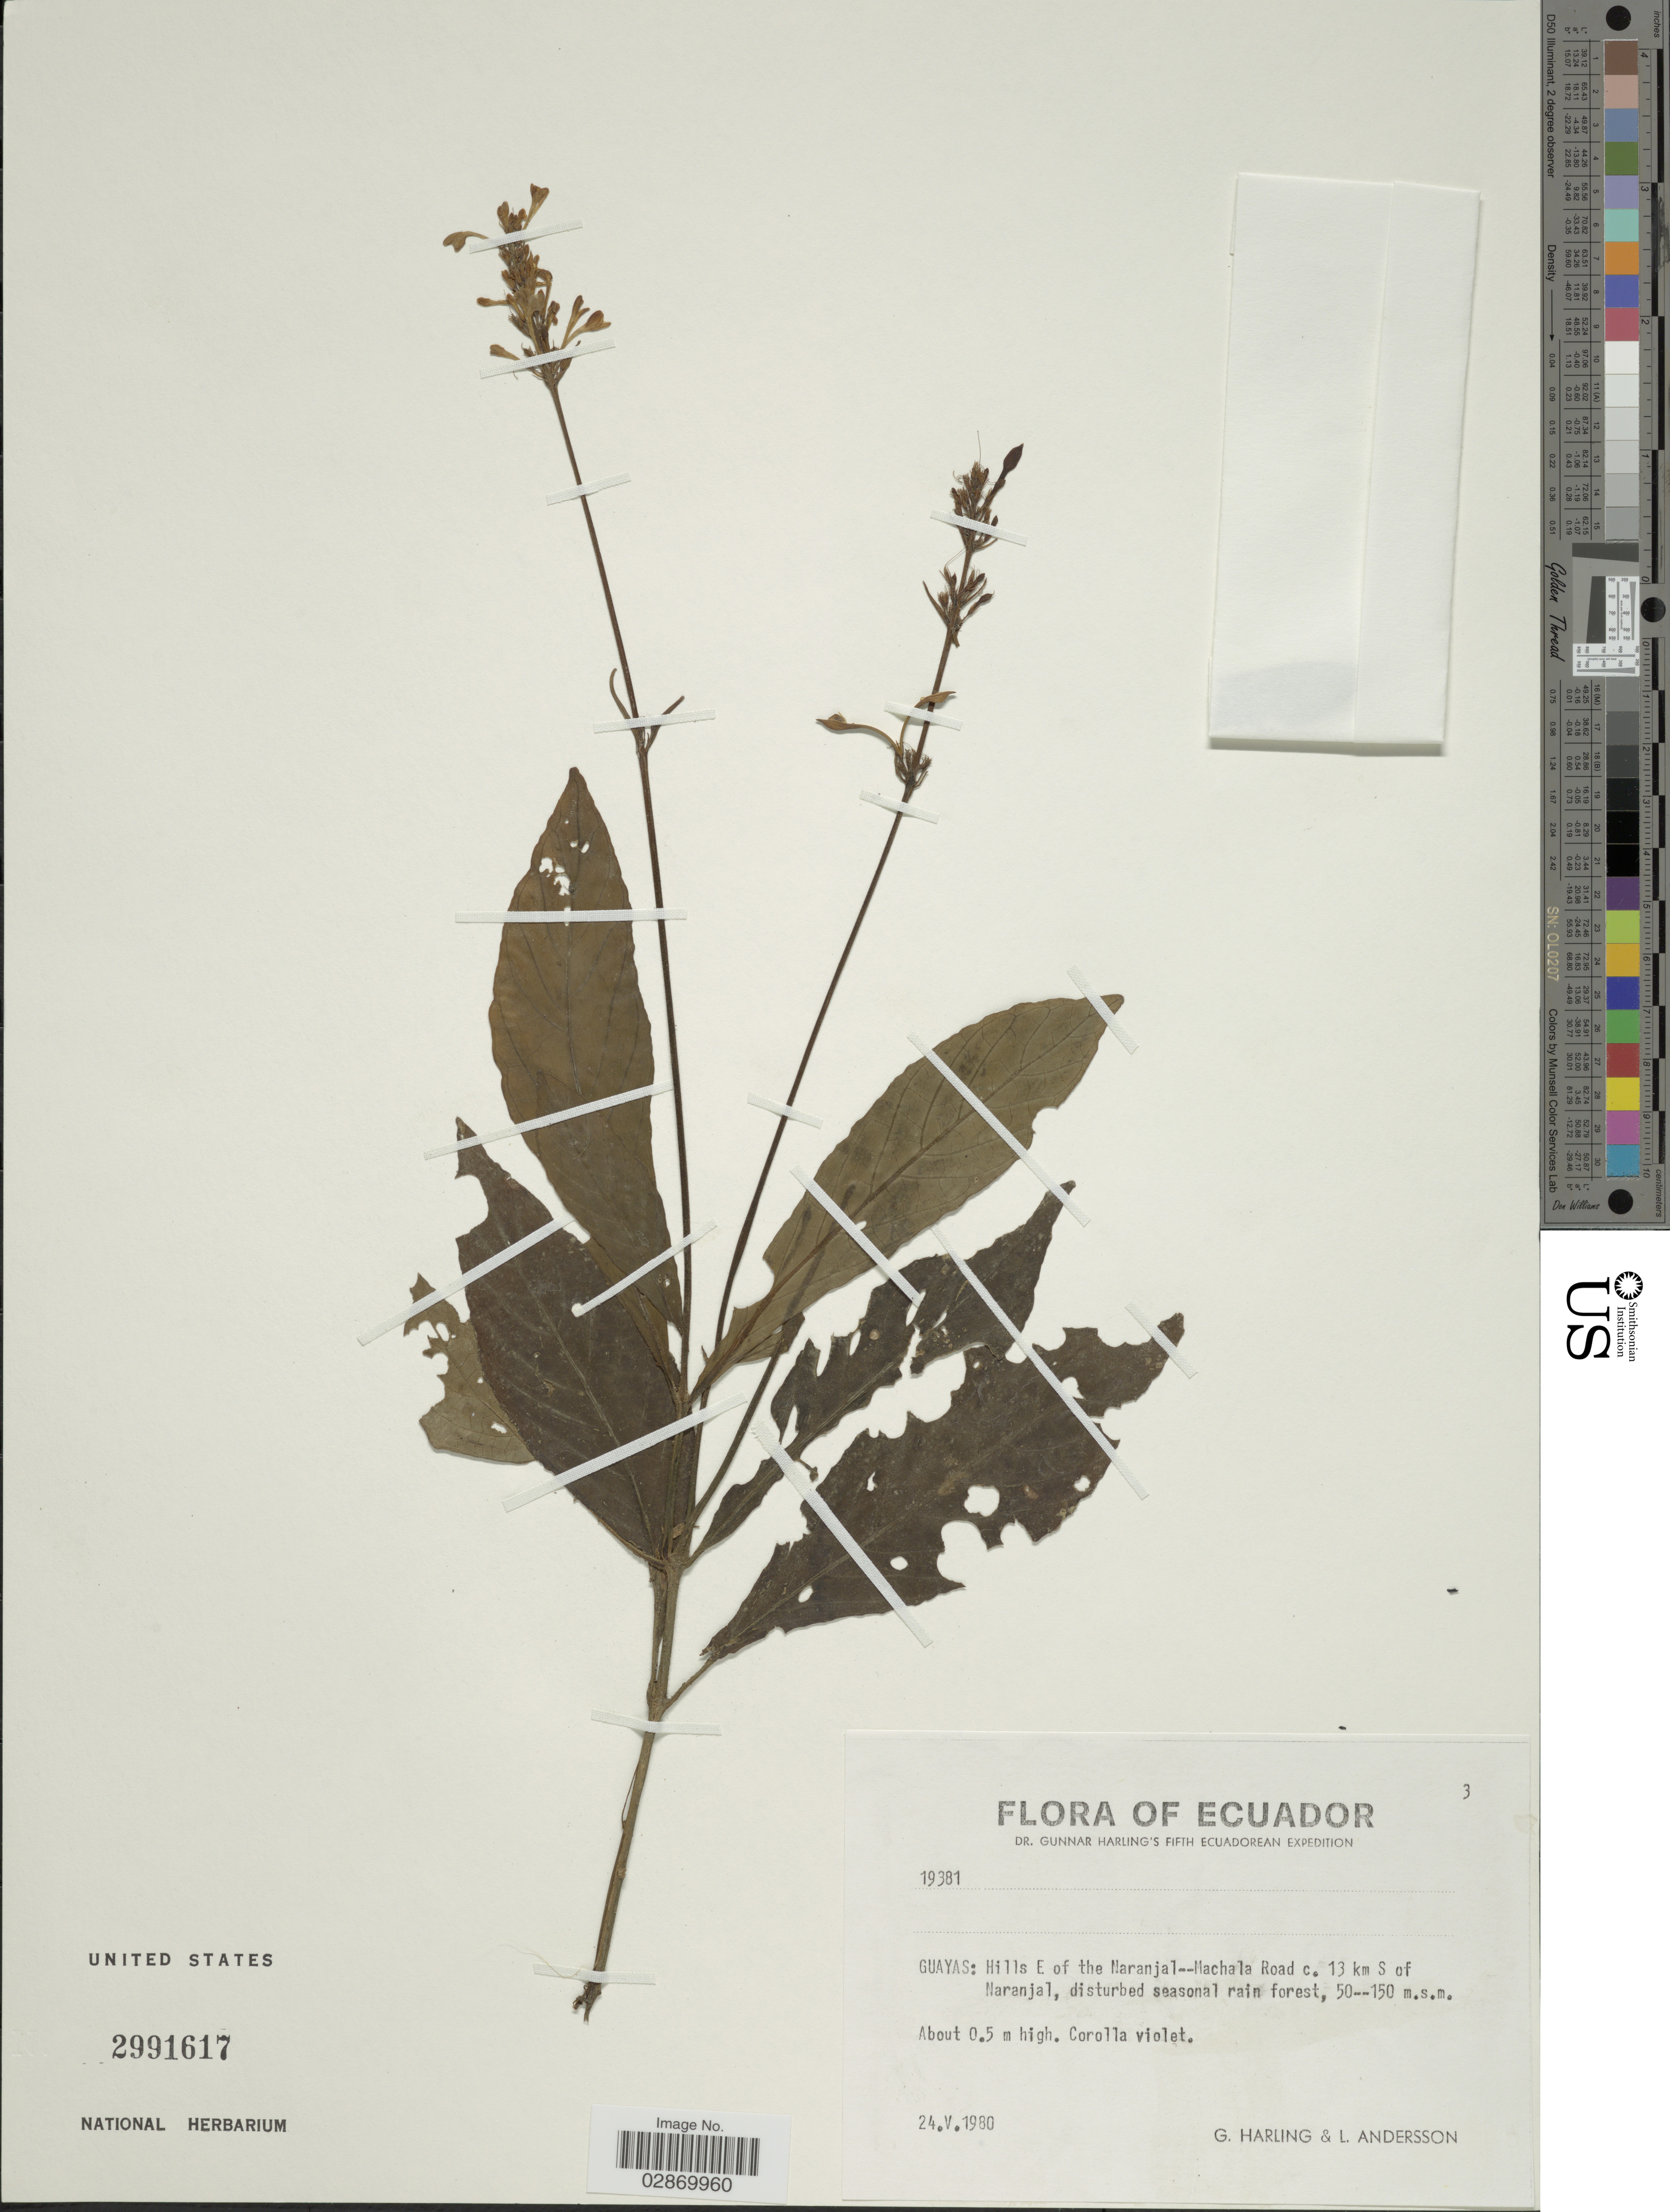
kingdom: Plantae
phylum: Tracheophyta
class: Magnoliopsida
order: Lamiales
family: Acanthaceae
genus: Pseuderanthemum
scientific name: Pseuderanthemum leptorhachis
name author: Lindau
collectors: G. Harling & L. Andersson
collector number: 19381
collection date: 1980-05-24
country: Ecuador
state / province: Guayas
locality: Hills E of the Naranjal-Machala Road c. 13 km S of Naranjal.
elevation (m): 50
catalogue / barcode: US 2991617